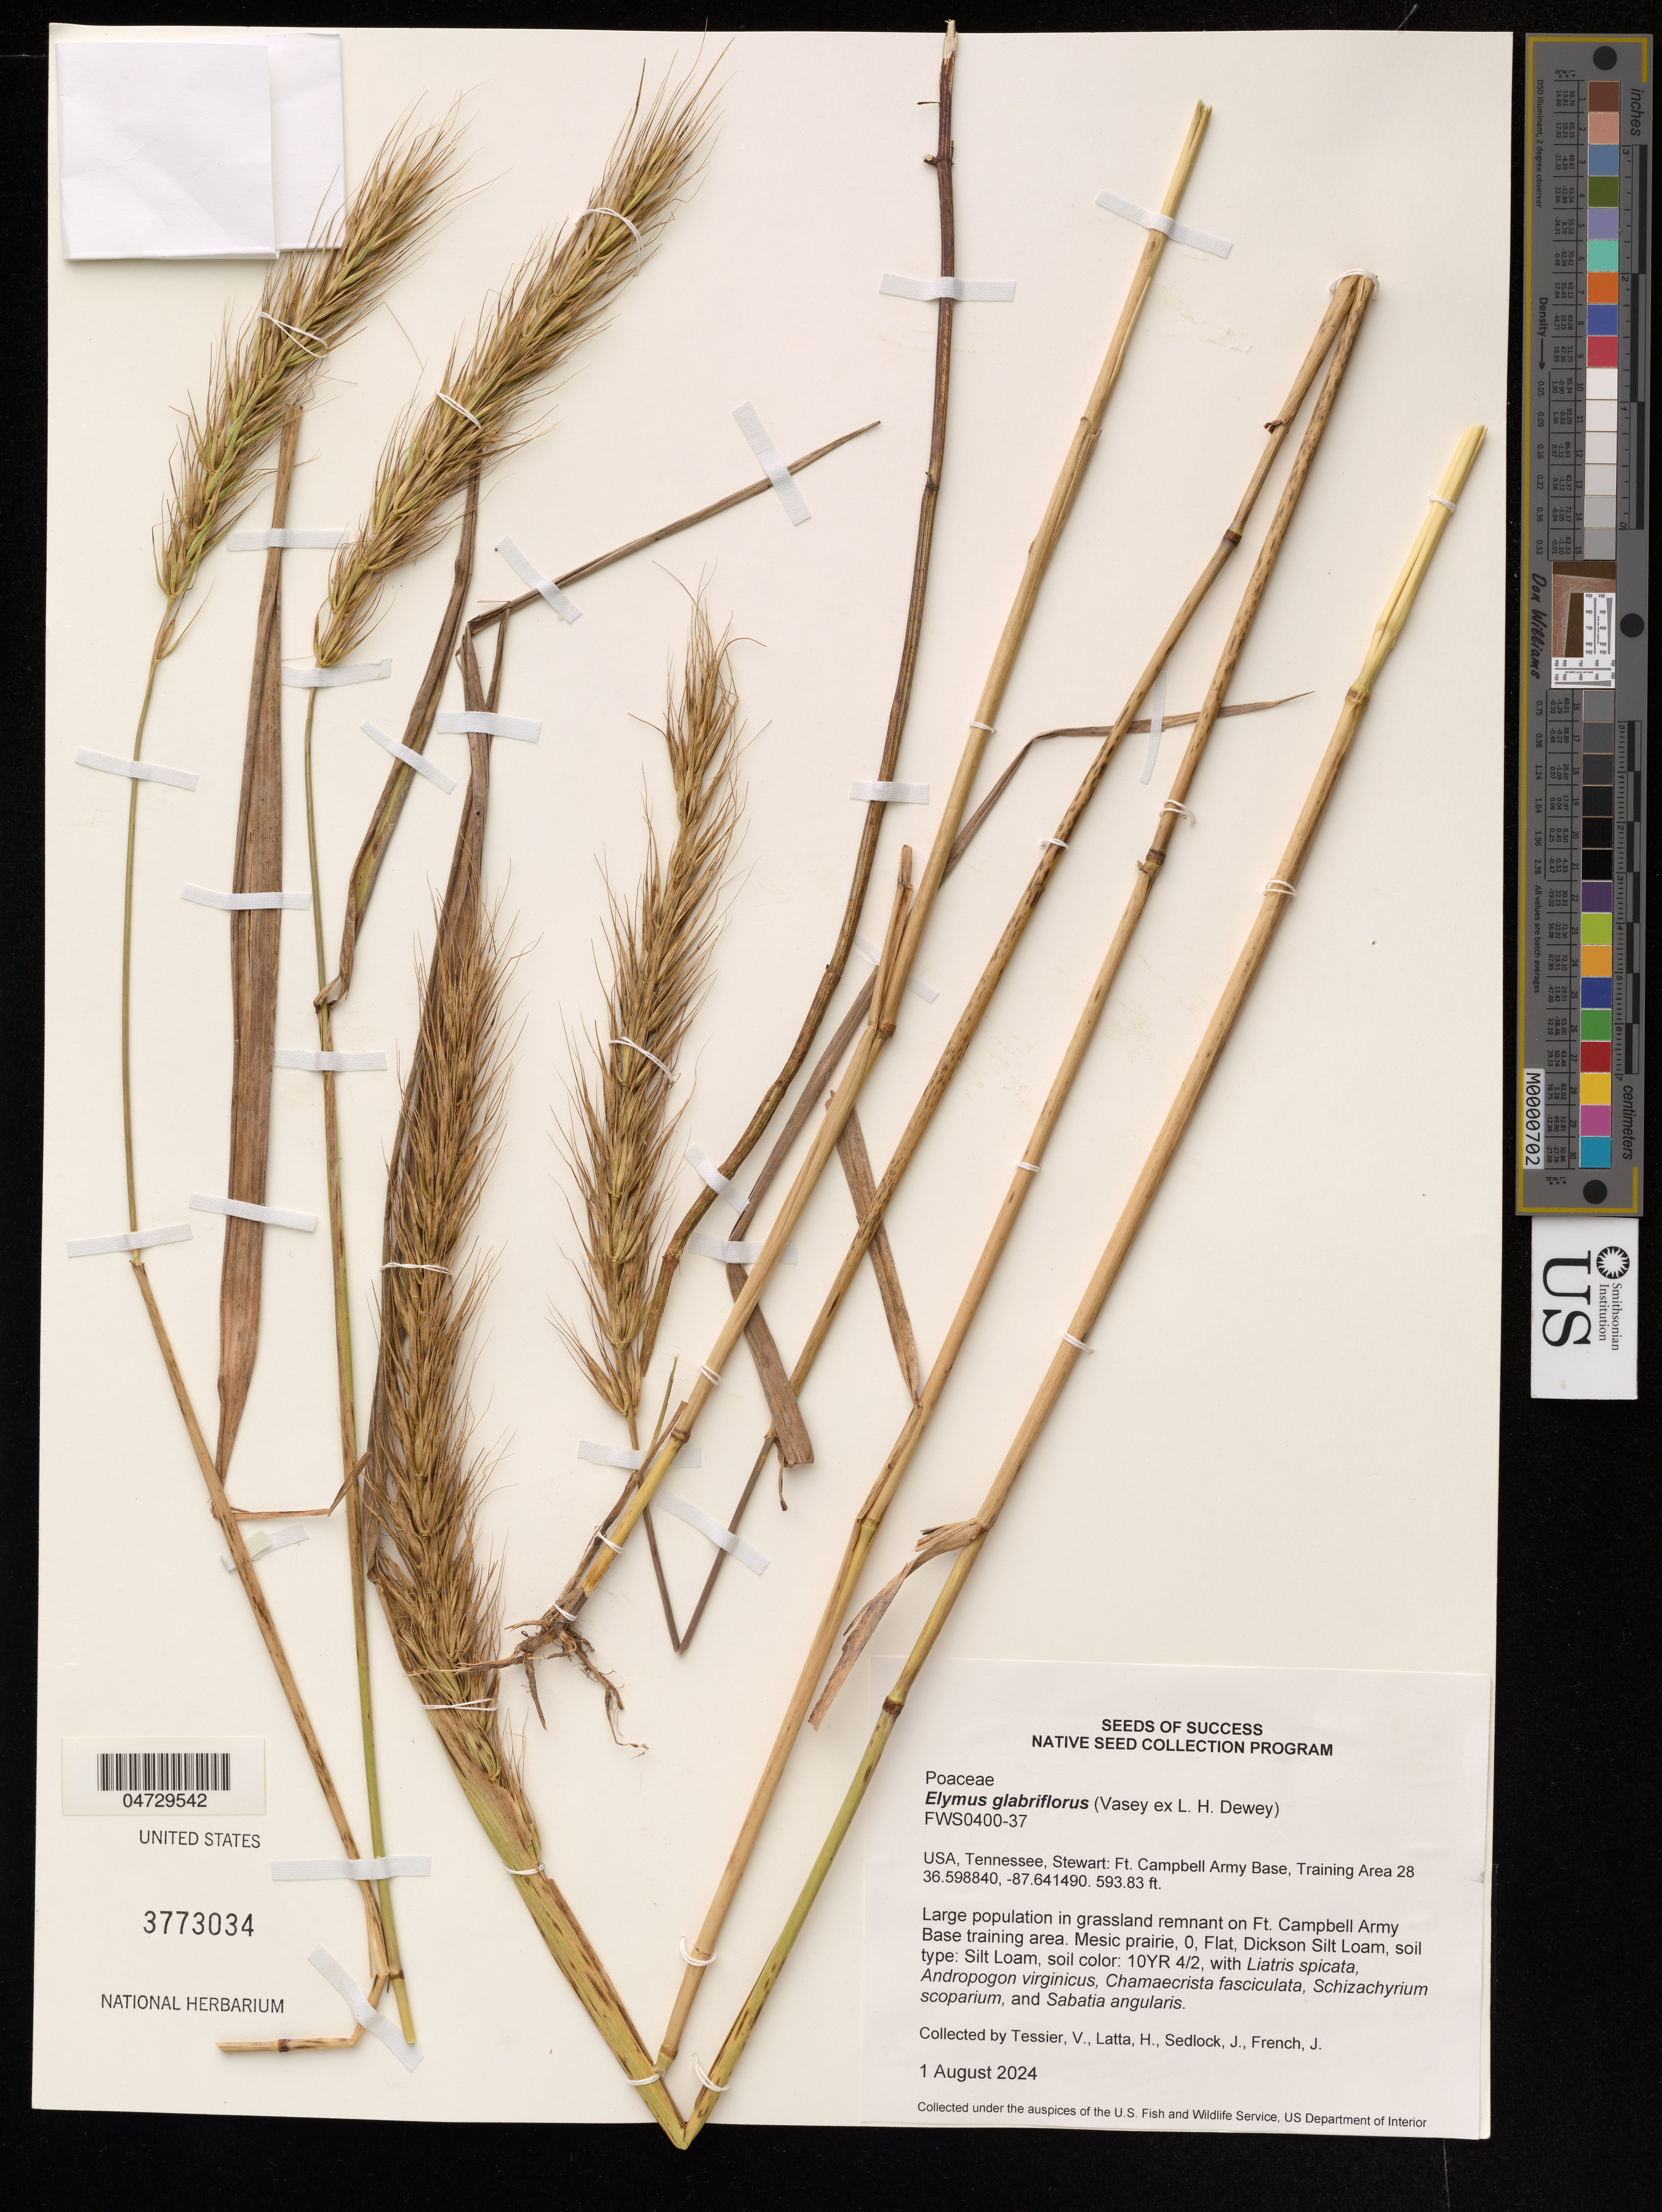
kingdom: Plantae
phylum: Tracheophyta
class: Liliopsida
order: Poales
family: Poaceae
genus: Elymus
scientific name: Elymus glabriflorus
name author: (Vasey ex L.H. Dewey) Scribn. & C.R. Ball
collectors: V. Tessier, H. Latta, J. Sedlock & J. French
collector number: FWS0400-37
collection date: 2024-08-01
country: United States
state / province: Tennessee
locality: Stewart: Ft. Campbell Army Base, Training Area 28.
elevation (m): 181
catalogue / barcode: US 3773034